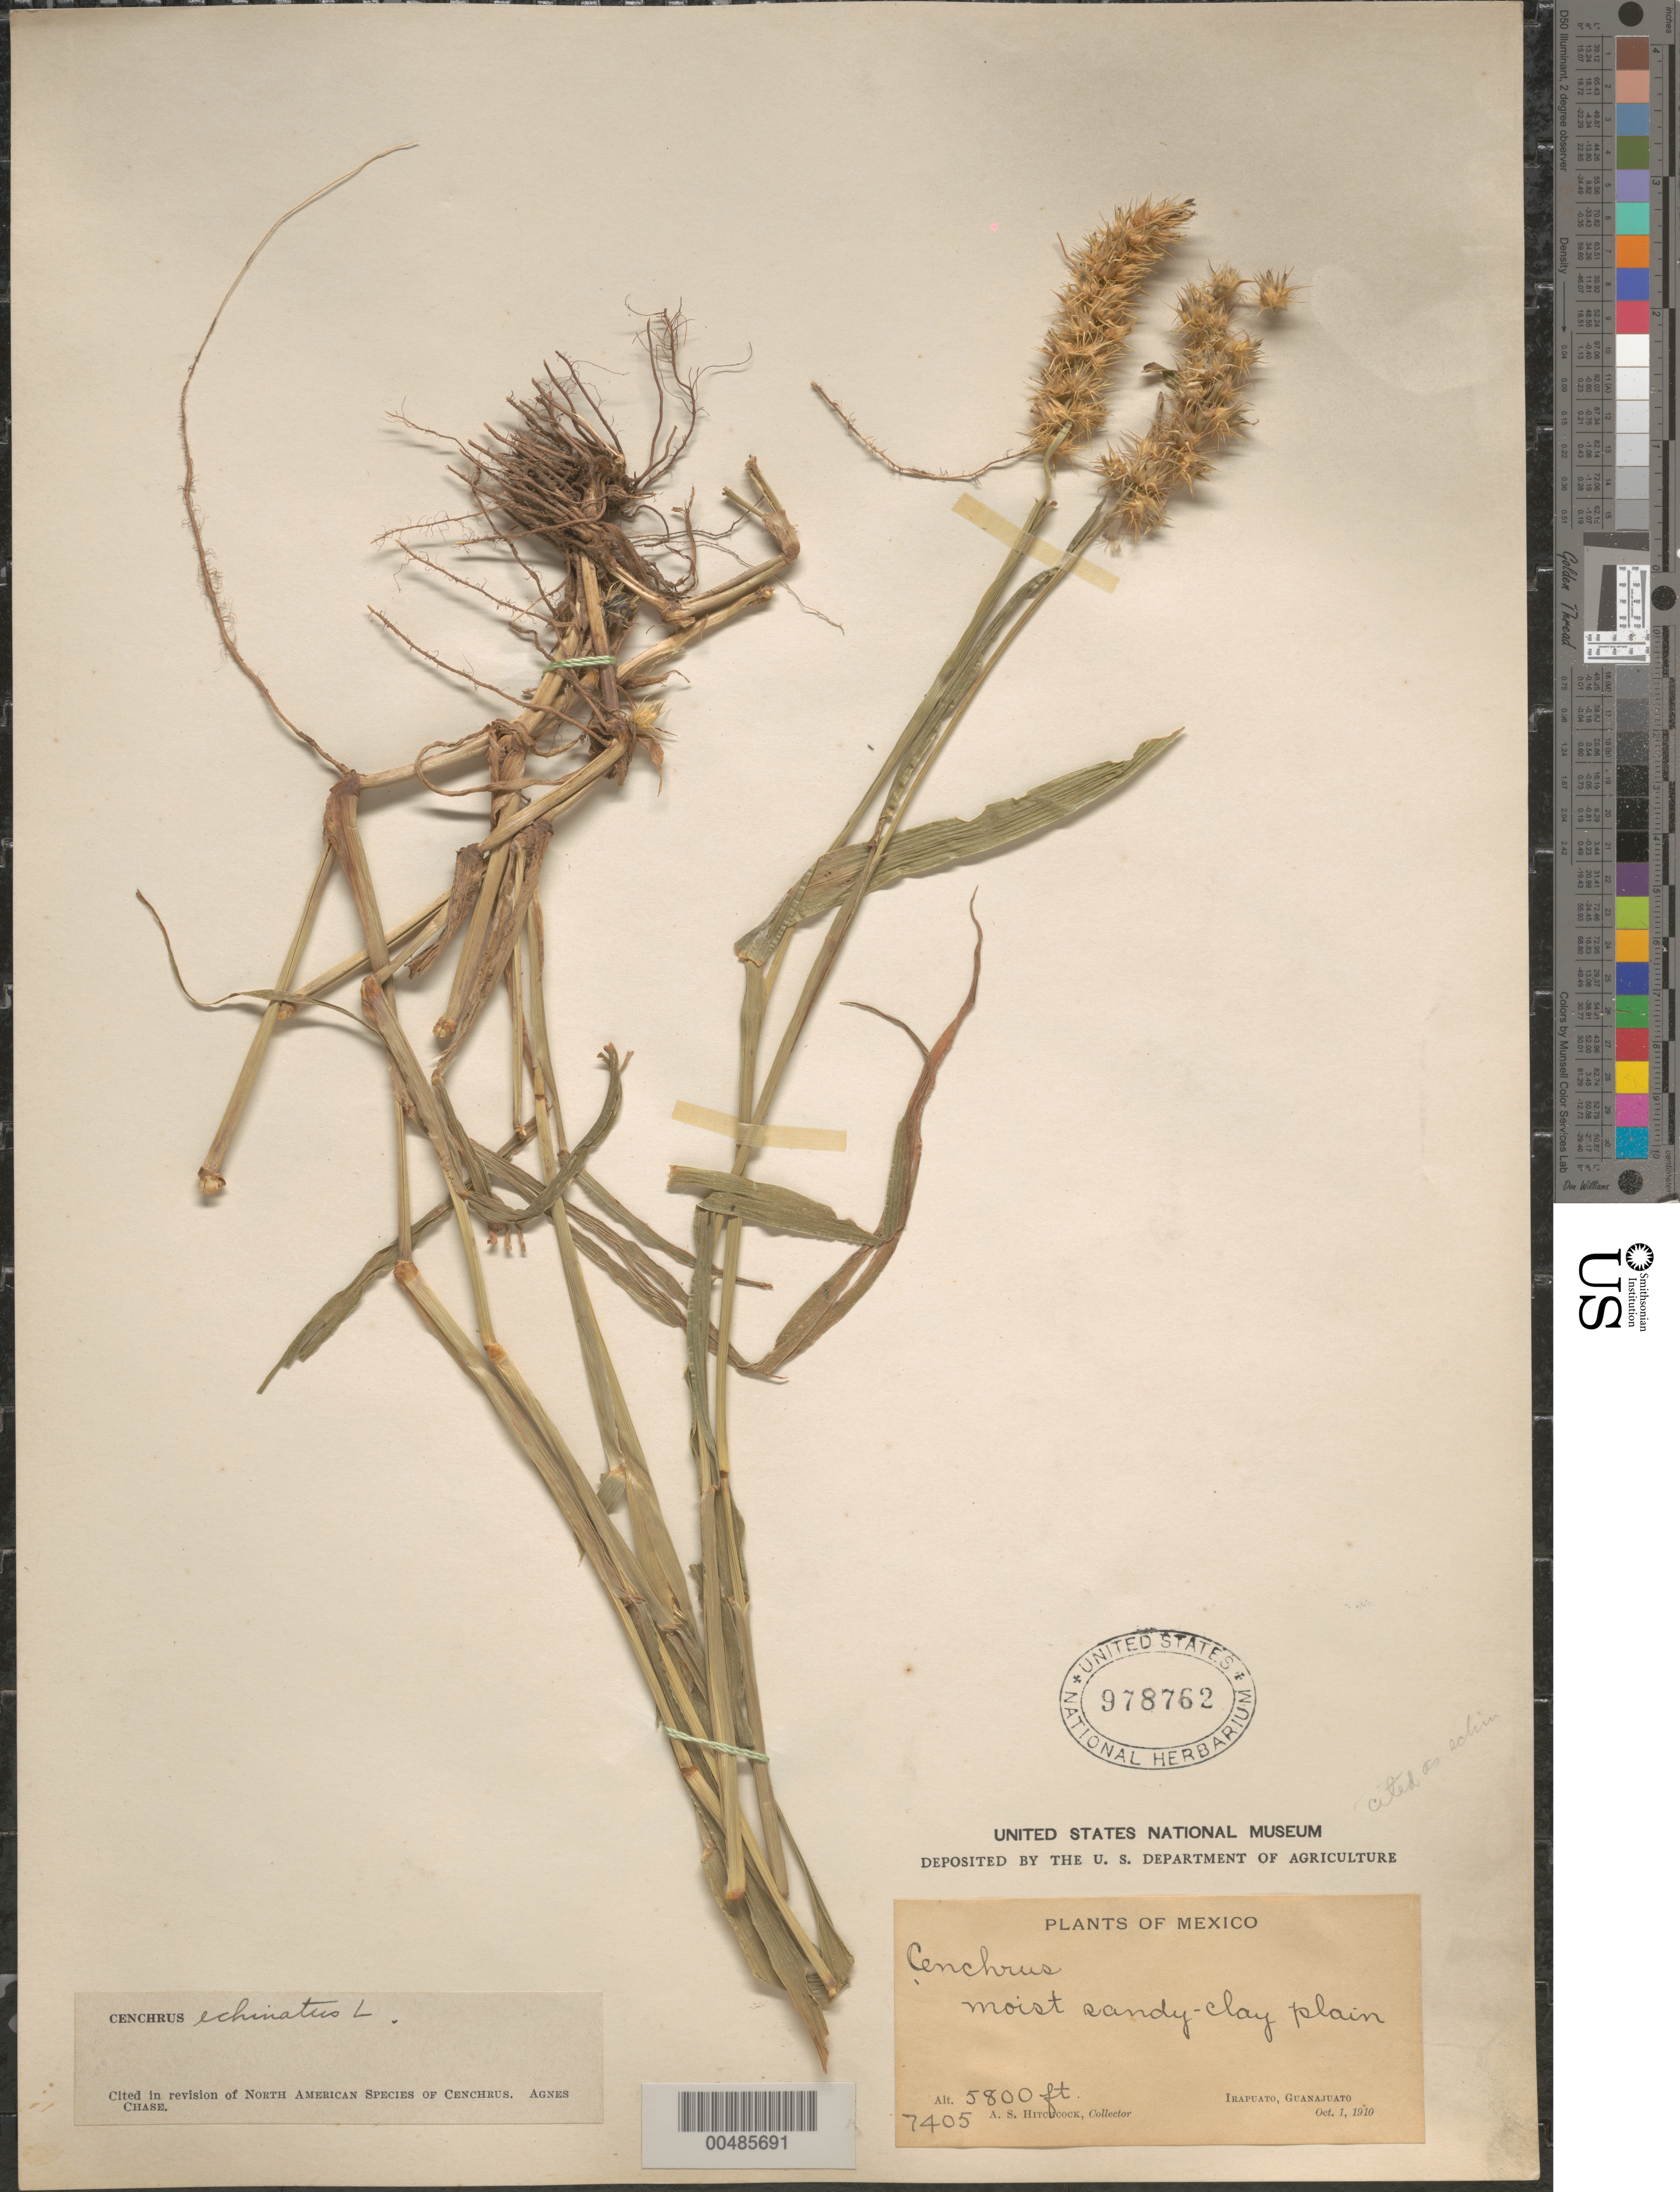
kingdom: Plantae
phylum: Tracheophyta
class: Liliopsida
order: Poales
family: Poaceae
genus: Cenchrus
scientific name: Cenchrus echinatus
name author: L.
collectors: A. S. Hitchcock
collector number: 7405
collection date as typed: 1 Oct 1910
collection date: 1910-10-01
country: Mexico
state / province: Guanajuato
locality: Irapuato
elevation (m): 1768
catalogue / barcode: US 978762